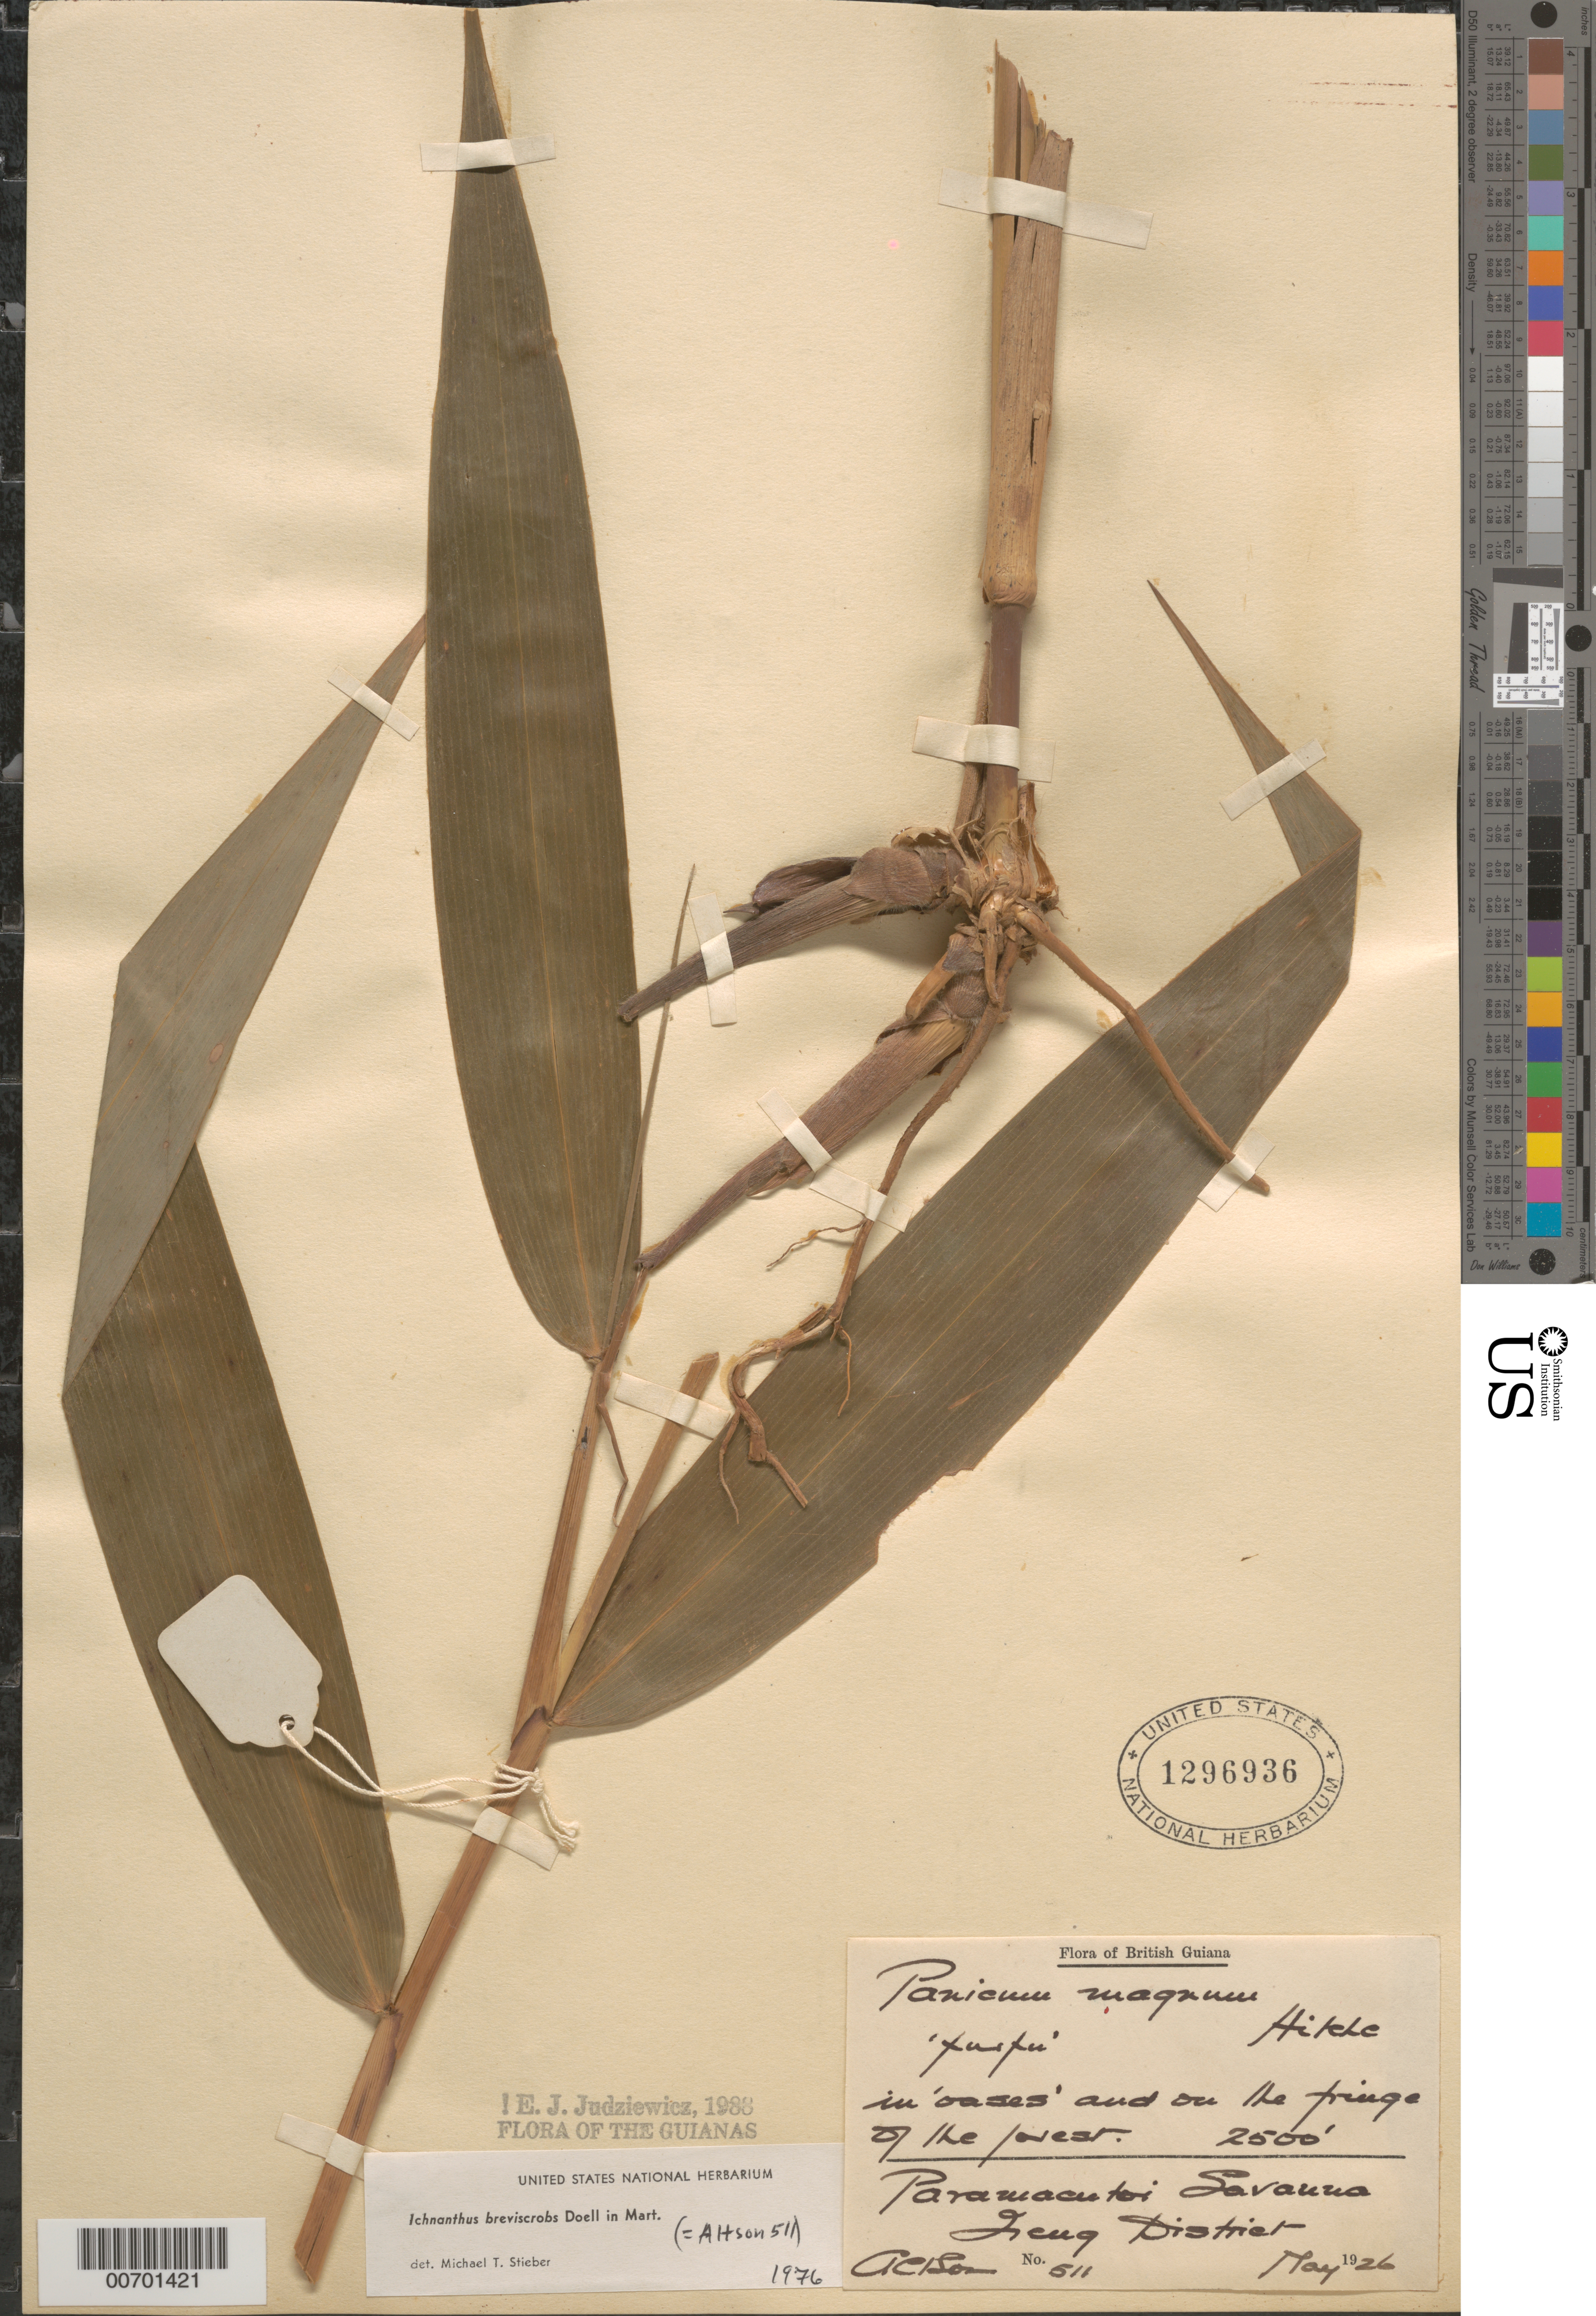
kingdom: Plantae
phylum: Tracheophyta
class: Liliopsida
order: Poales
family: Poaceae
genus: Ichnanthus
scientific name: Ichnanthus breviscrobs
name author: Döll in Mart.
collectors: -- Aelson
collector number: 511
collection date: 1926-05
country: Guyana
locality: In 'oases' and on the fringe of the forest. Paramacutoi Savanna. Ireng District. Guianas.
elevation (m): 762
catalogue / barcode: US 1296936